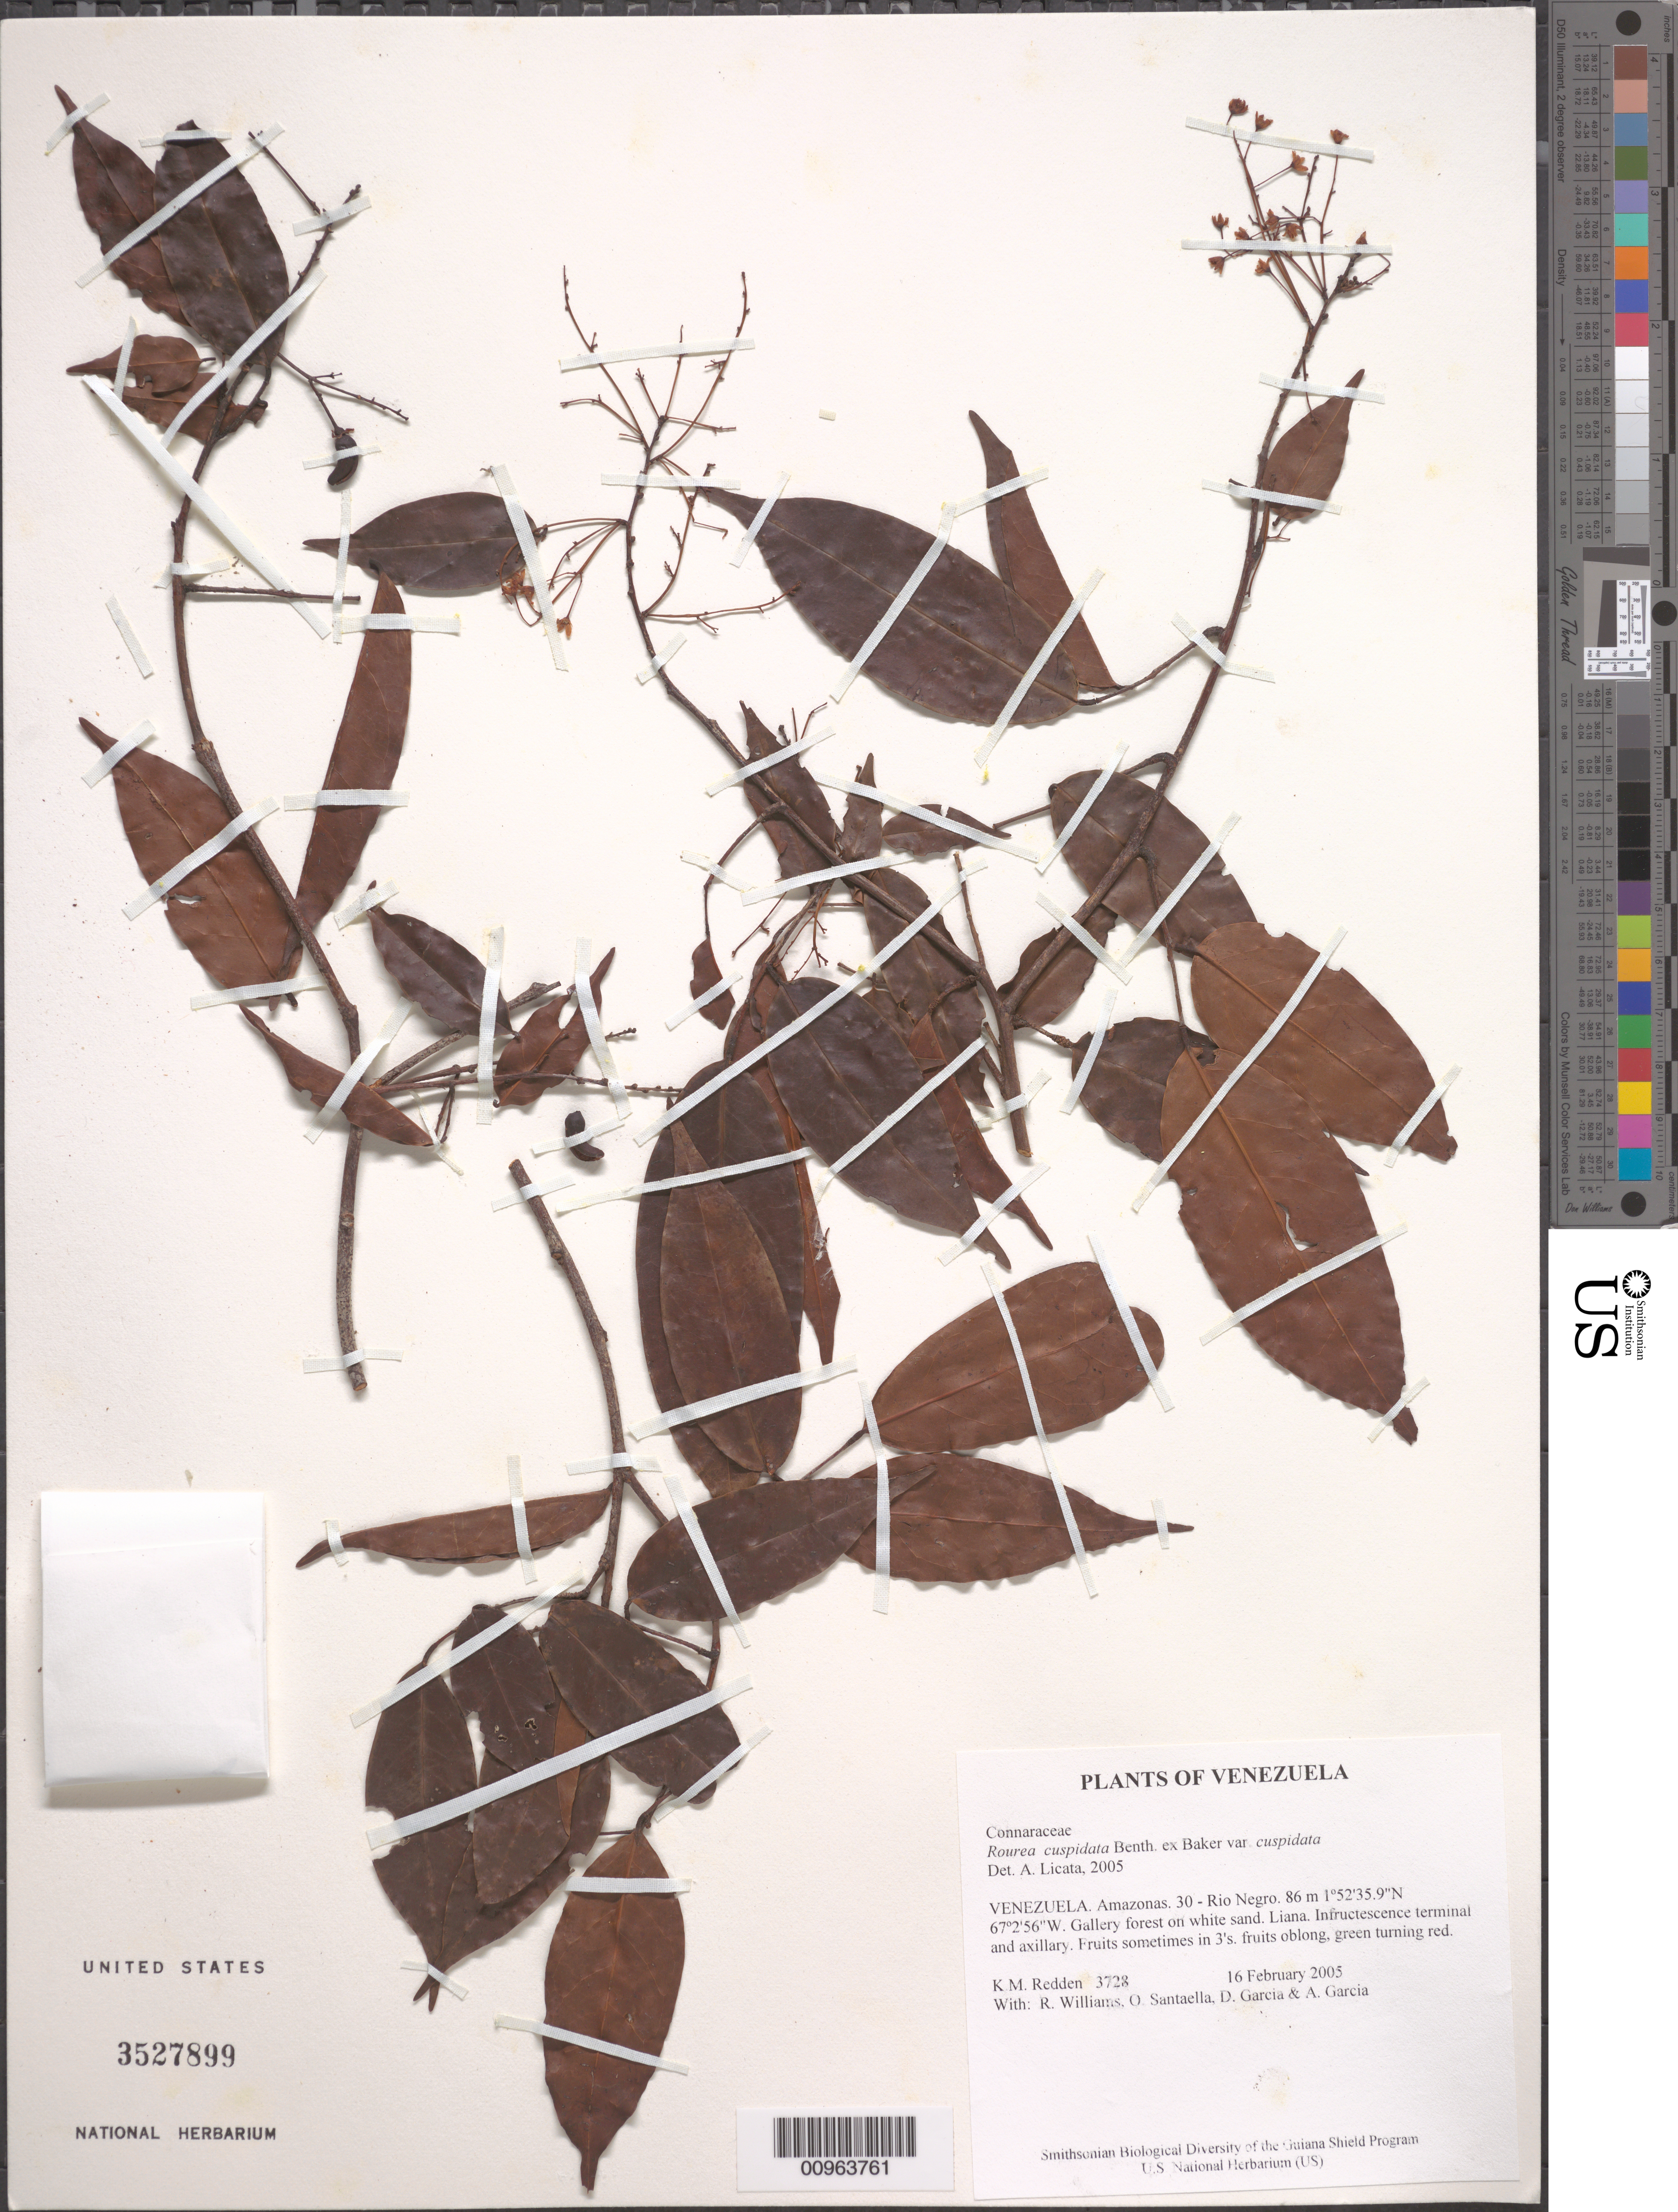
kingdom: Plantae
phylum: Tracheophyta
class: Magnoliopsida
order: Oxalidales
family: Connaraceae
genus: Rourea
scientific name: Rourea cuspidata var. cuspidata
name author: Benth. ex Baker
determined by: Licata, A., (PORT), Univ. Nac. Exp. de los Llanos Ezequiel Zamora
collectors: K. M. Redden, R. Williams, O. Santaella, D. Garcia & A. Garcia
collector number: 3728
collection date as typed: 16 February 2005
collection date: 2005-02-16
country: Venezuela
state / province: Amazonas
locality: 30 - Rio Negro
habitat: Gallery forest on white sand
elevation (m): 86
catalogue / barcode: US 3527899